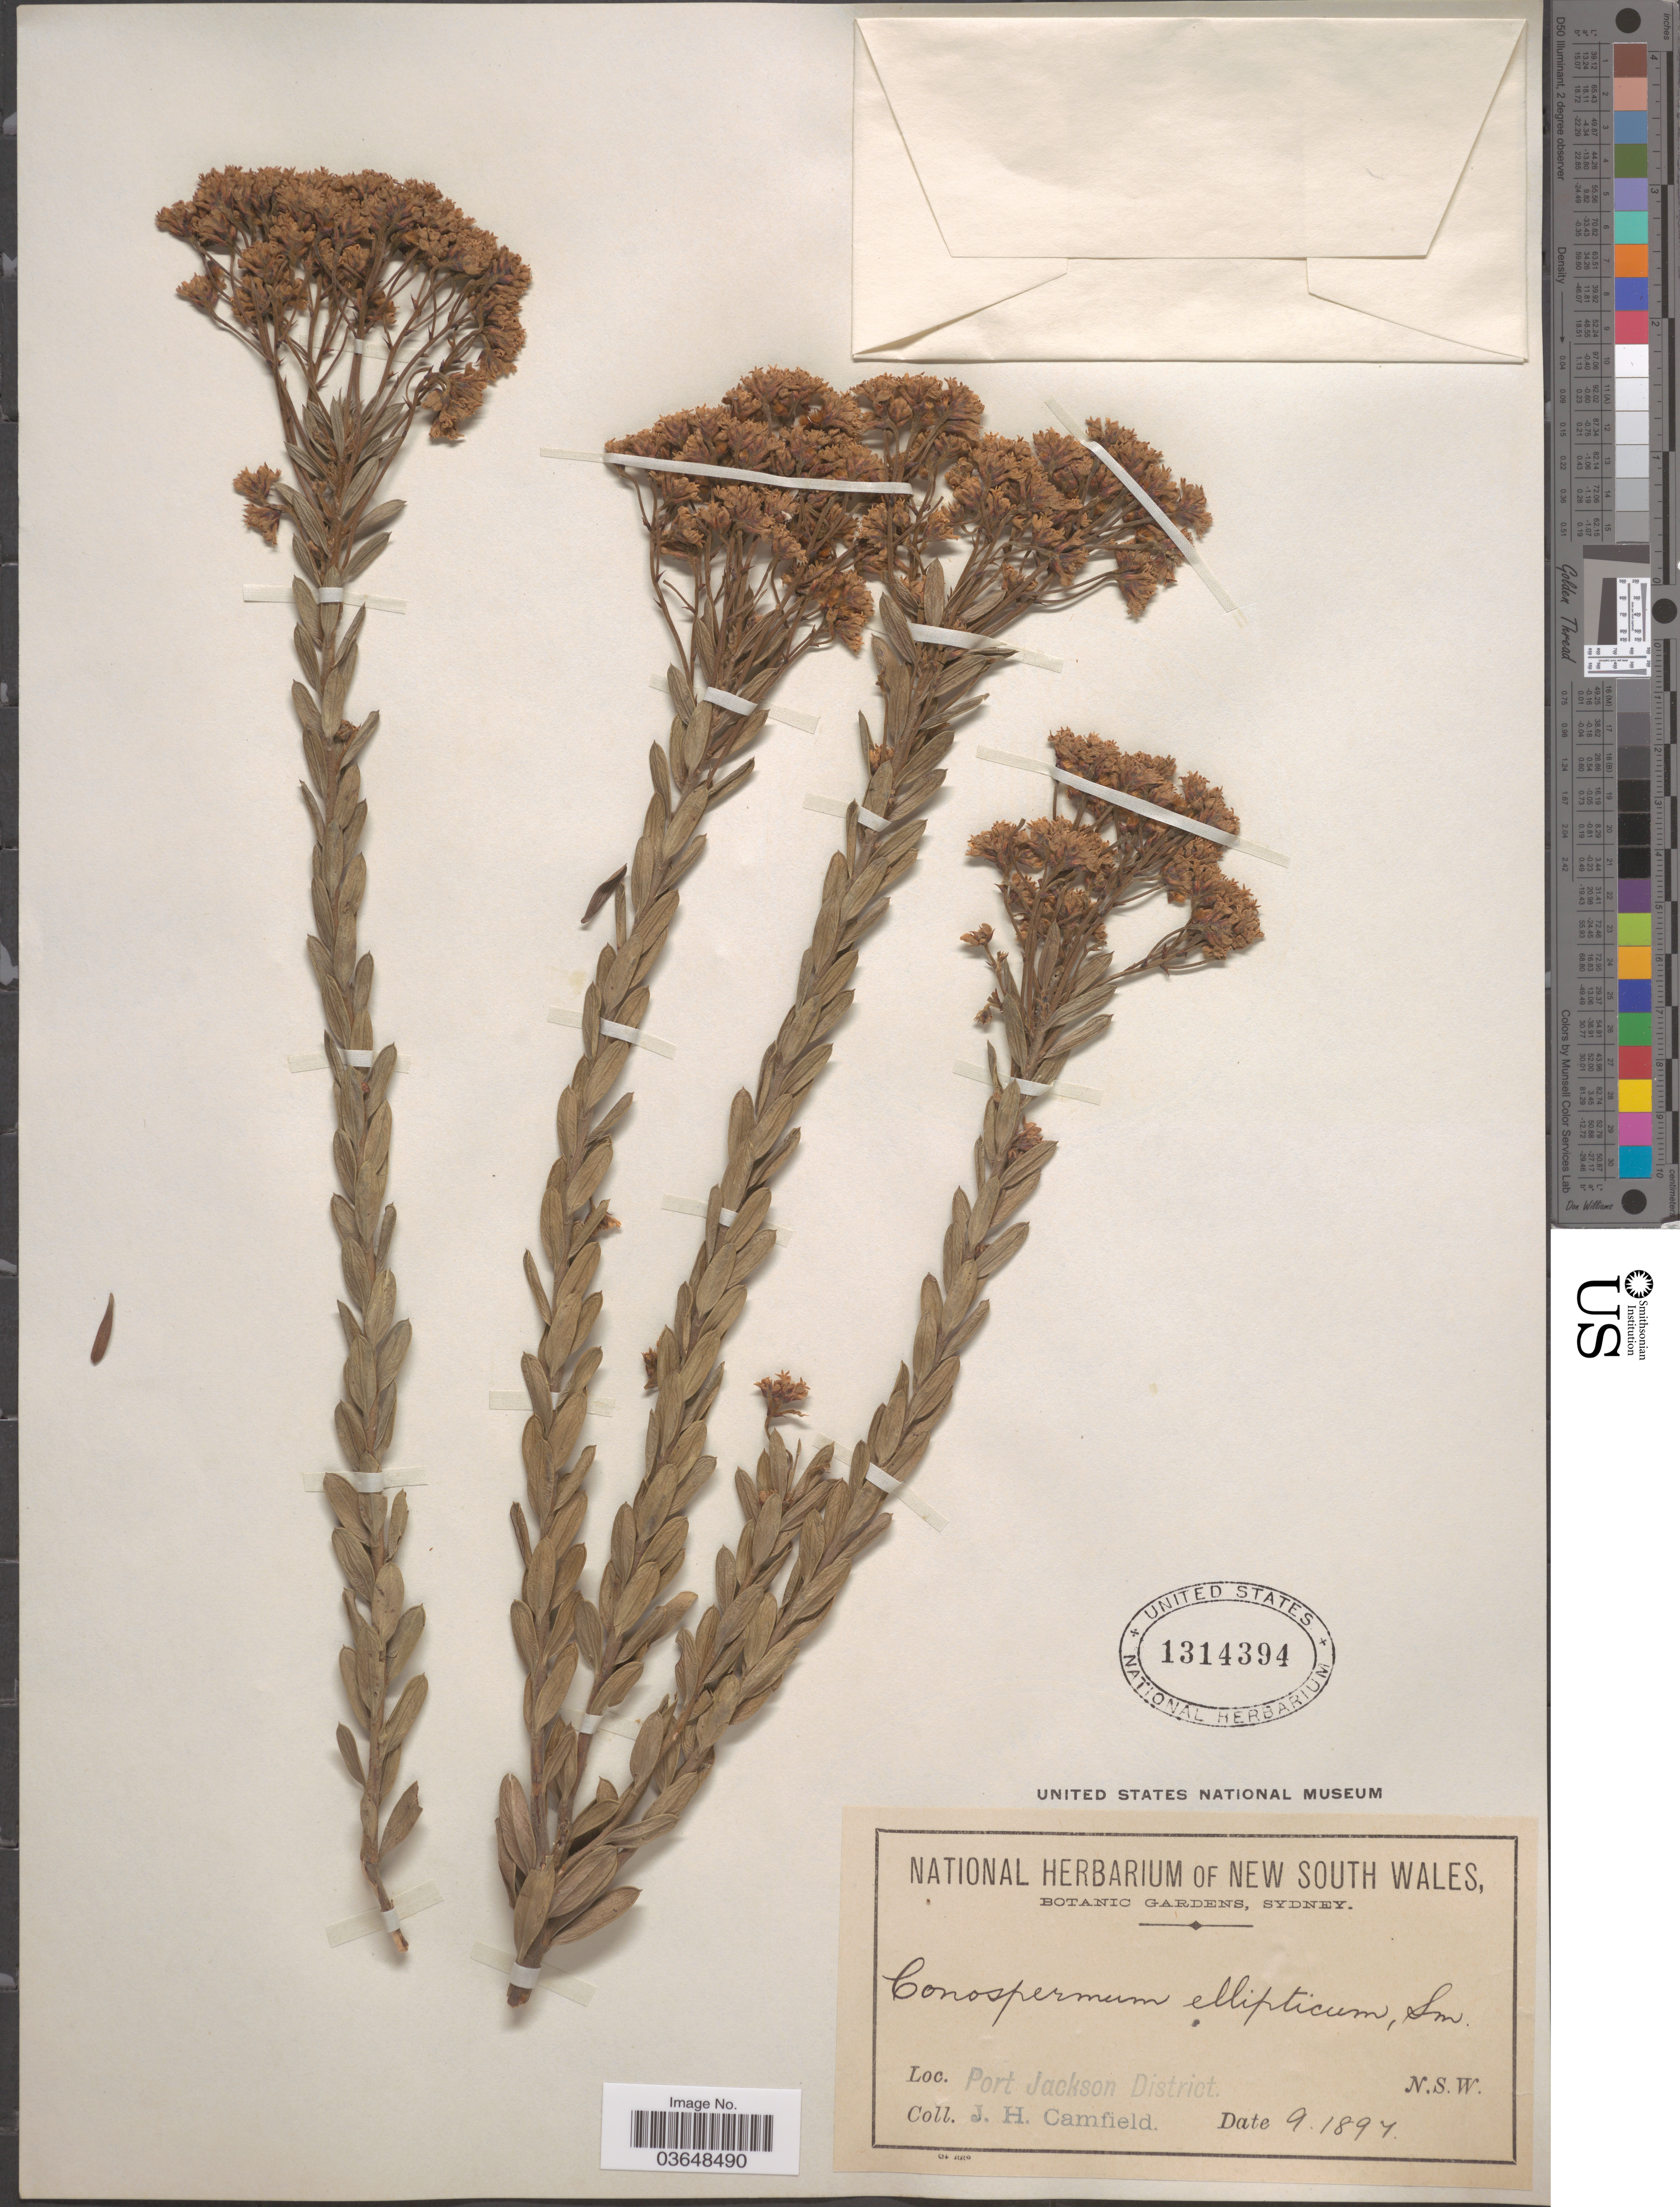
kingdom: Plantae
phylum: Tracheophyta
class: Magnoliopsida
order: Proteales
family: Proteaceae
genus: Conospermum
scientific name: Conospermum ellipticum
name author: Sm.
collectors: J. Camfield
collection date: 1897-09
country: Australia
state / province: New South Wales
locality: Port Jackson District.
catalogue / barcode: US 1314394